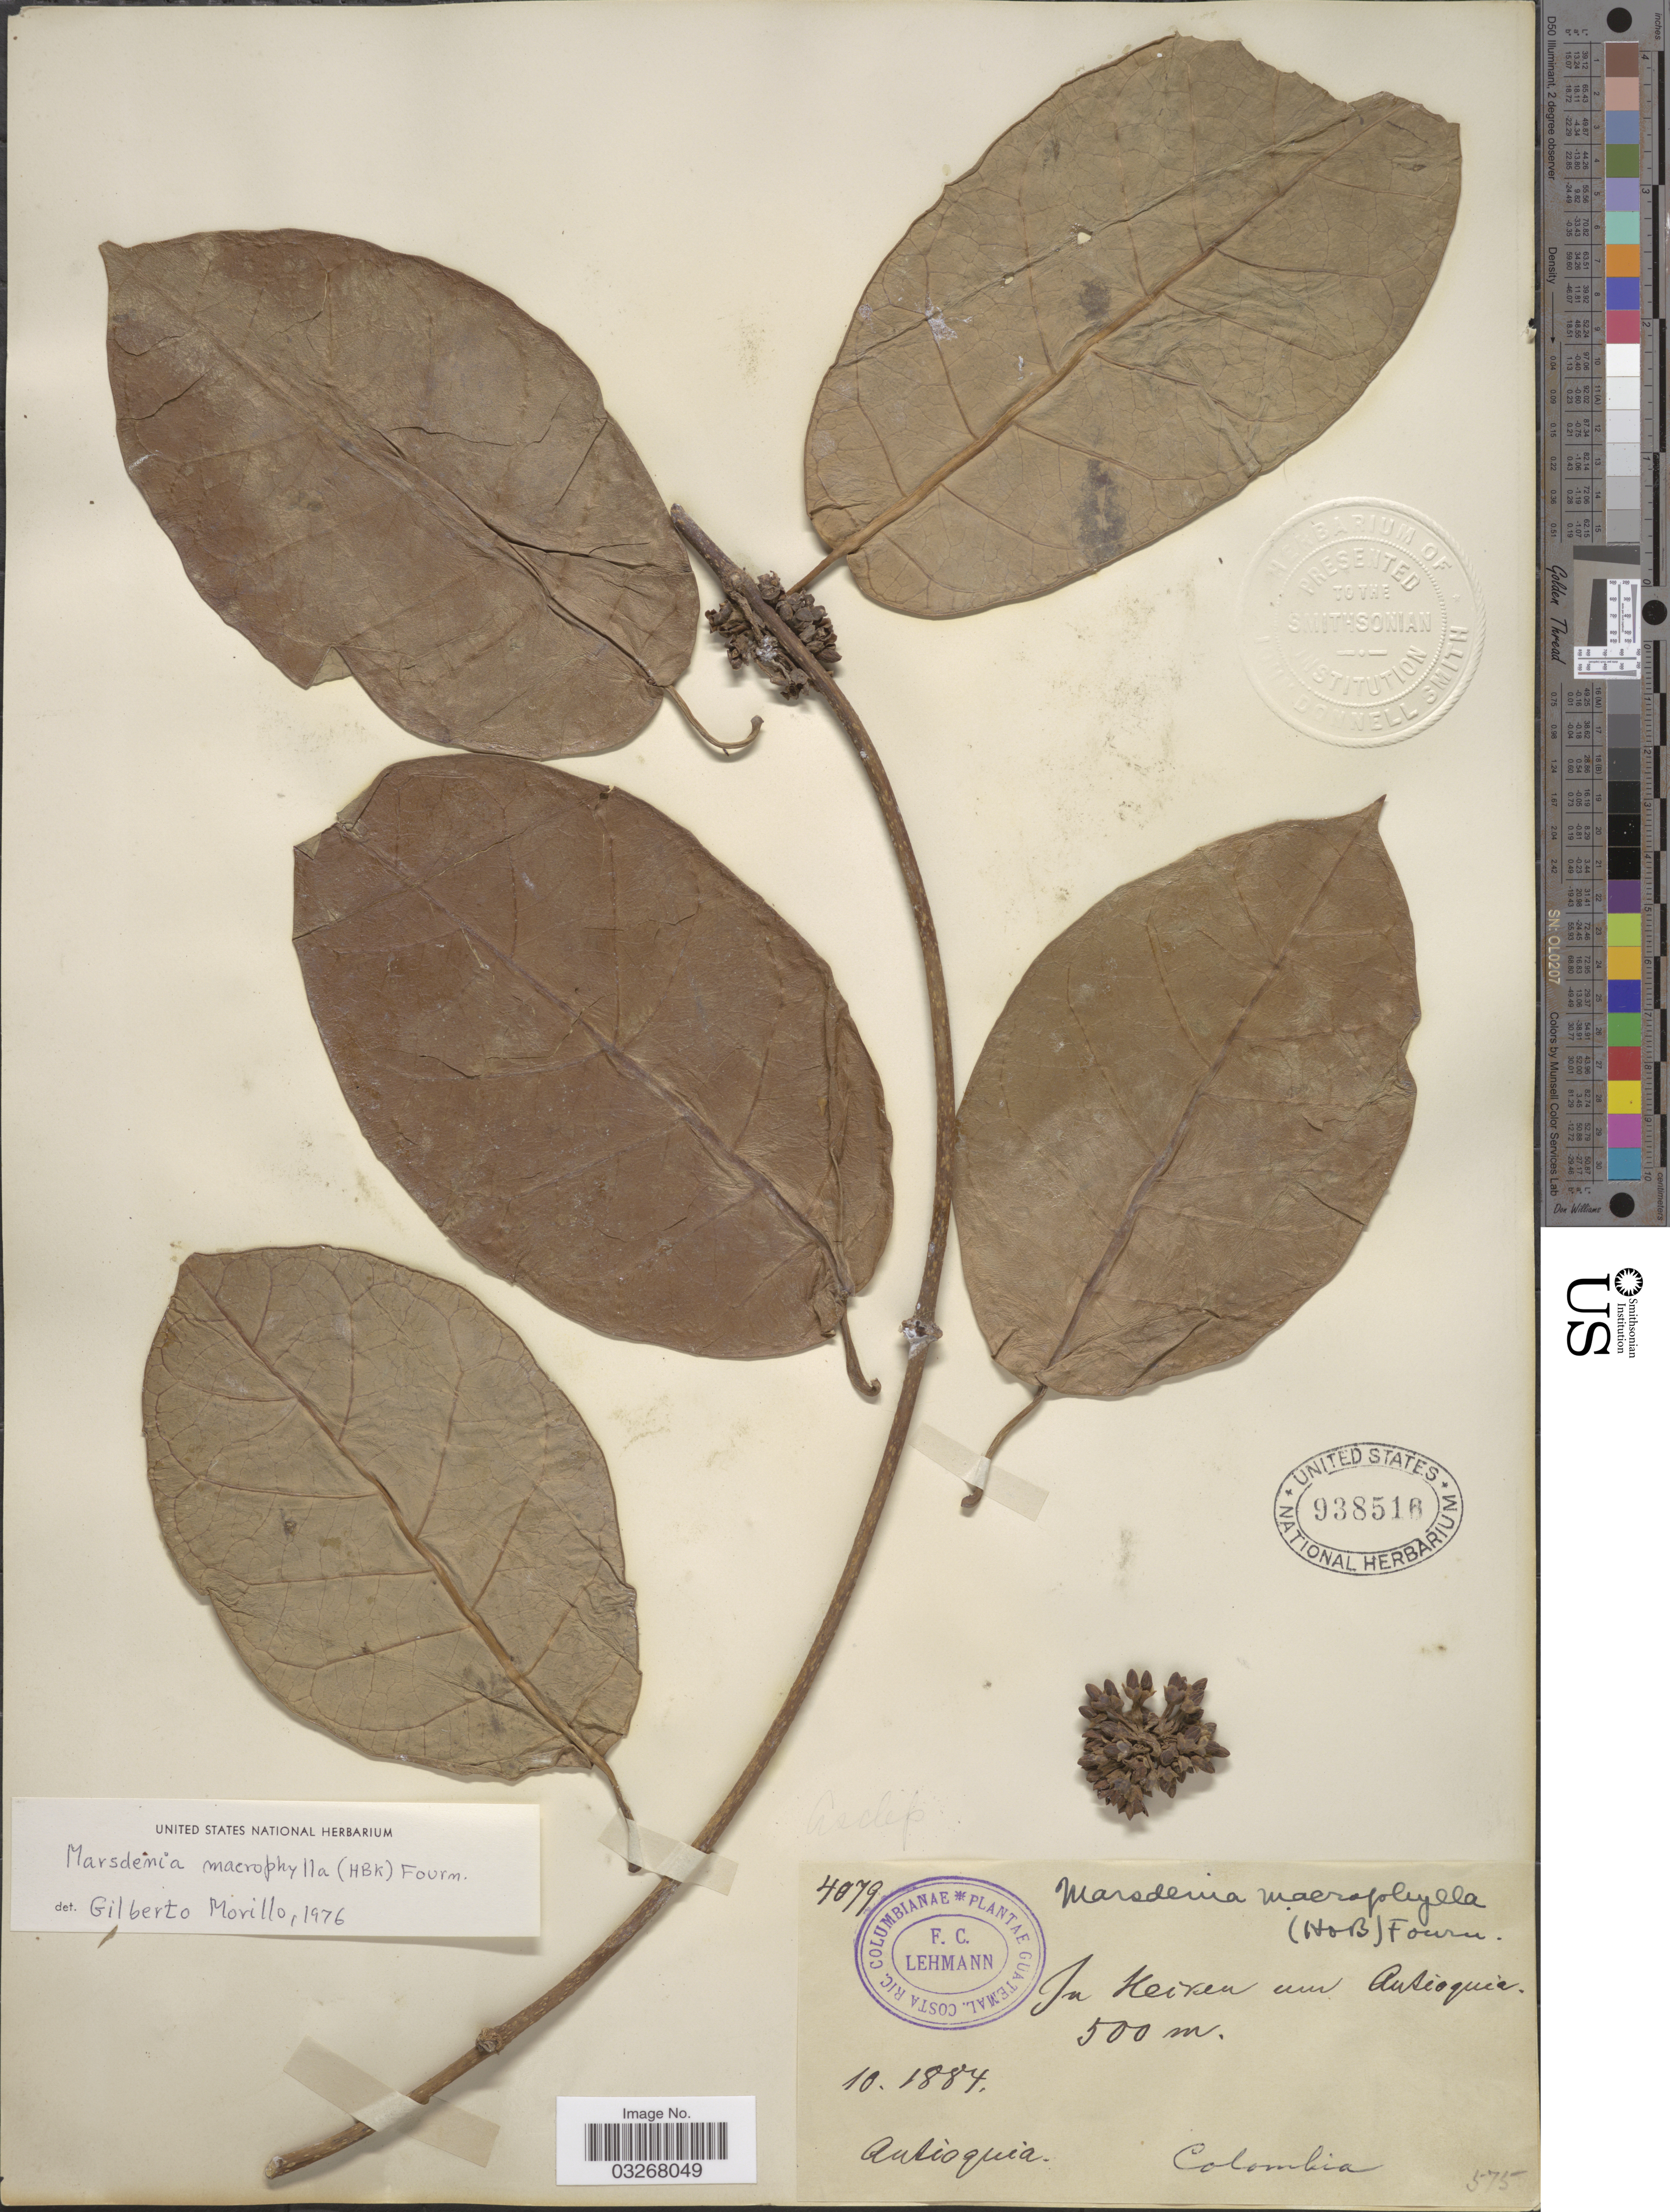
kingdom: Plantae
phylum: Tracheophyta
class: Magnoliopsida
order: Gentianales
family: Apocynaceae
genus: Marsdenia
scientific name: Marsdenia macrophylla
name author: (Humb. & Bonpl. ex Schult.) E. Fourn.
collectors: F. C. Lehmann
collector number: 4079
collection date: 1884-10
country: Colombia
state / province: Antioquia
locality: In Hecken um Antioquia.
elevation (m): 500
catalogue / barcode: US 938516